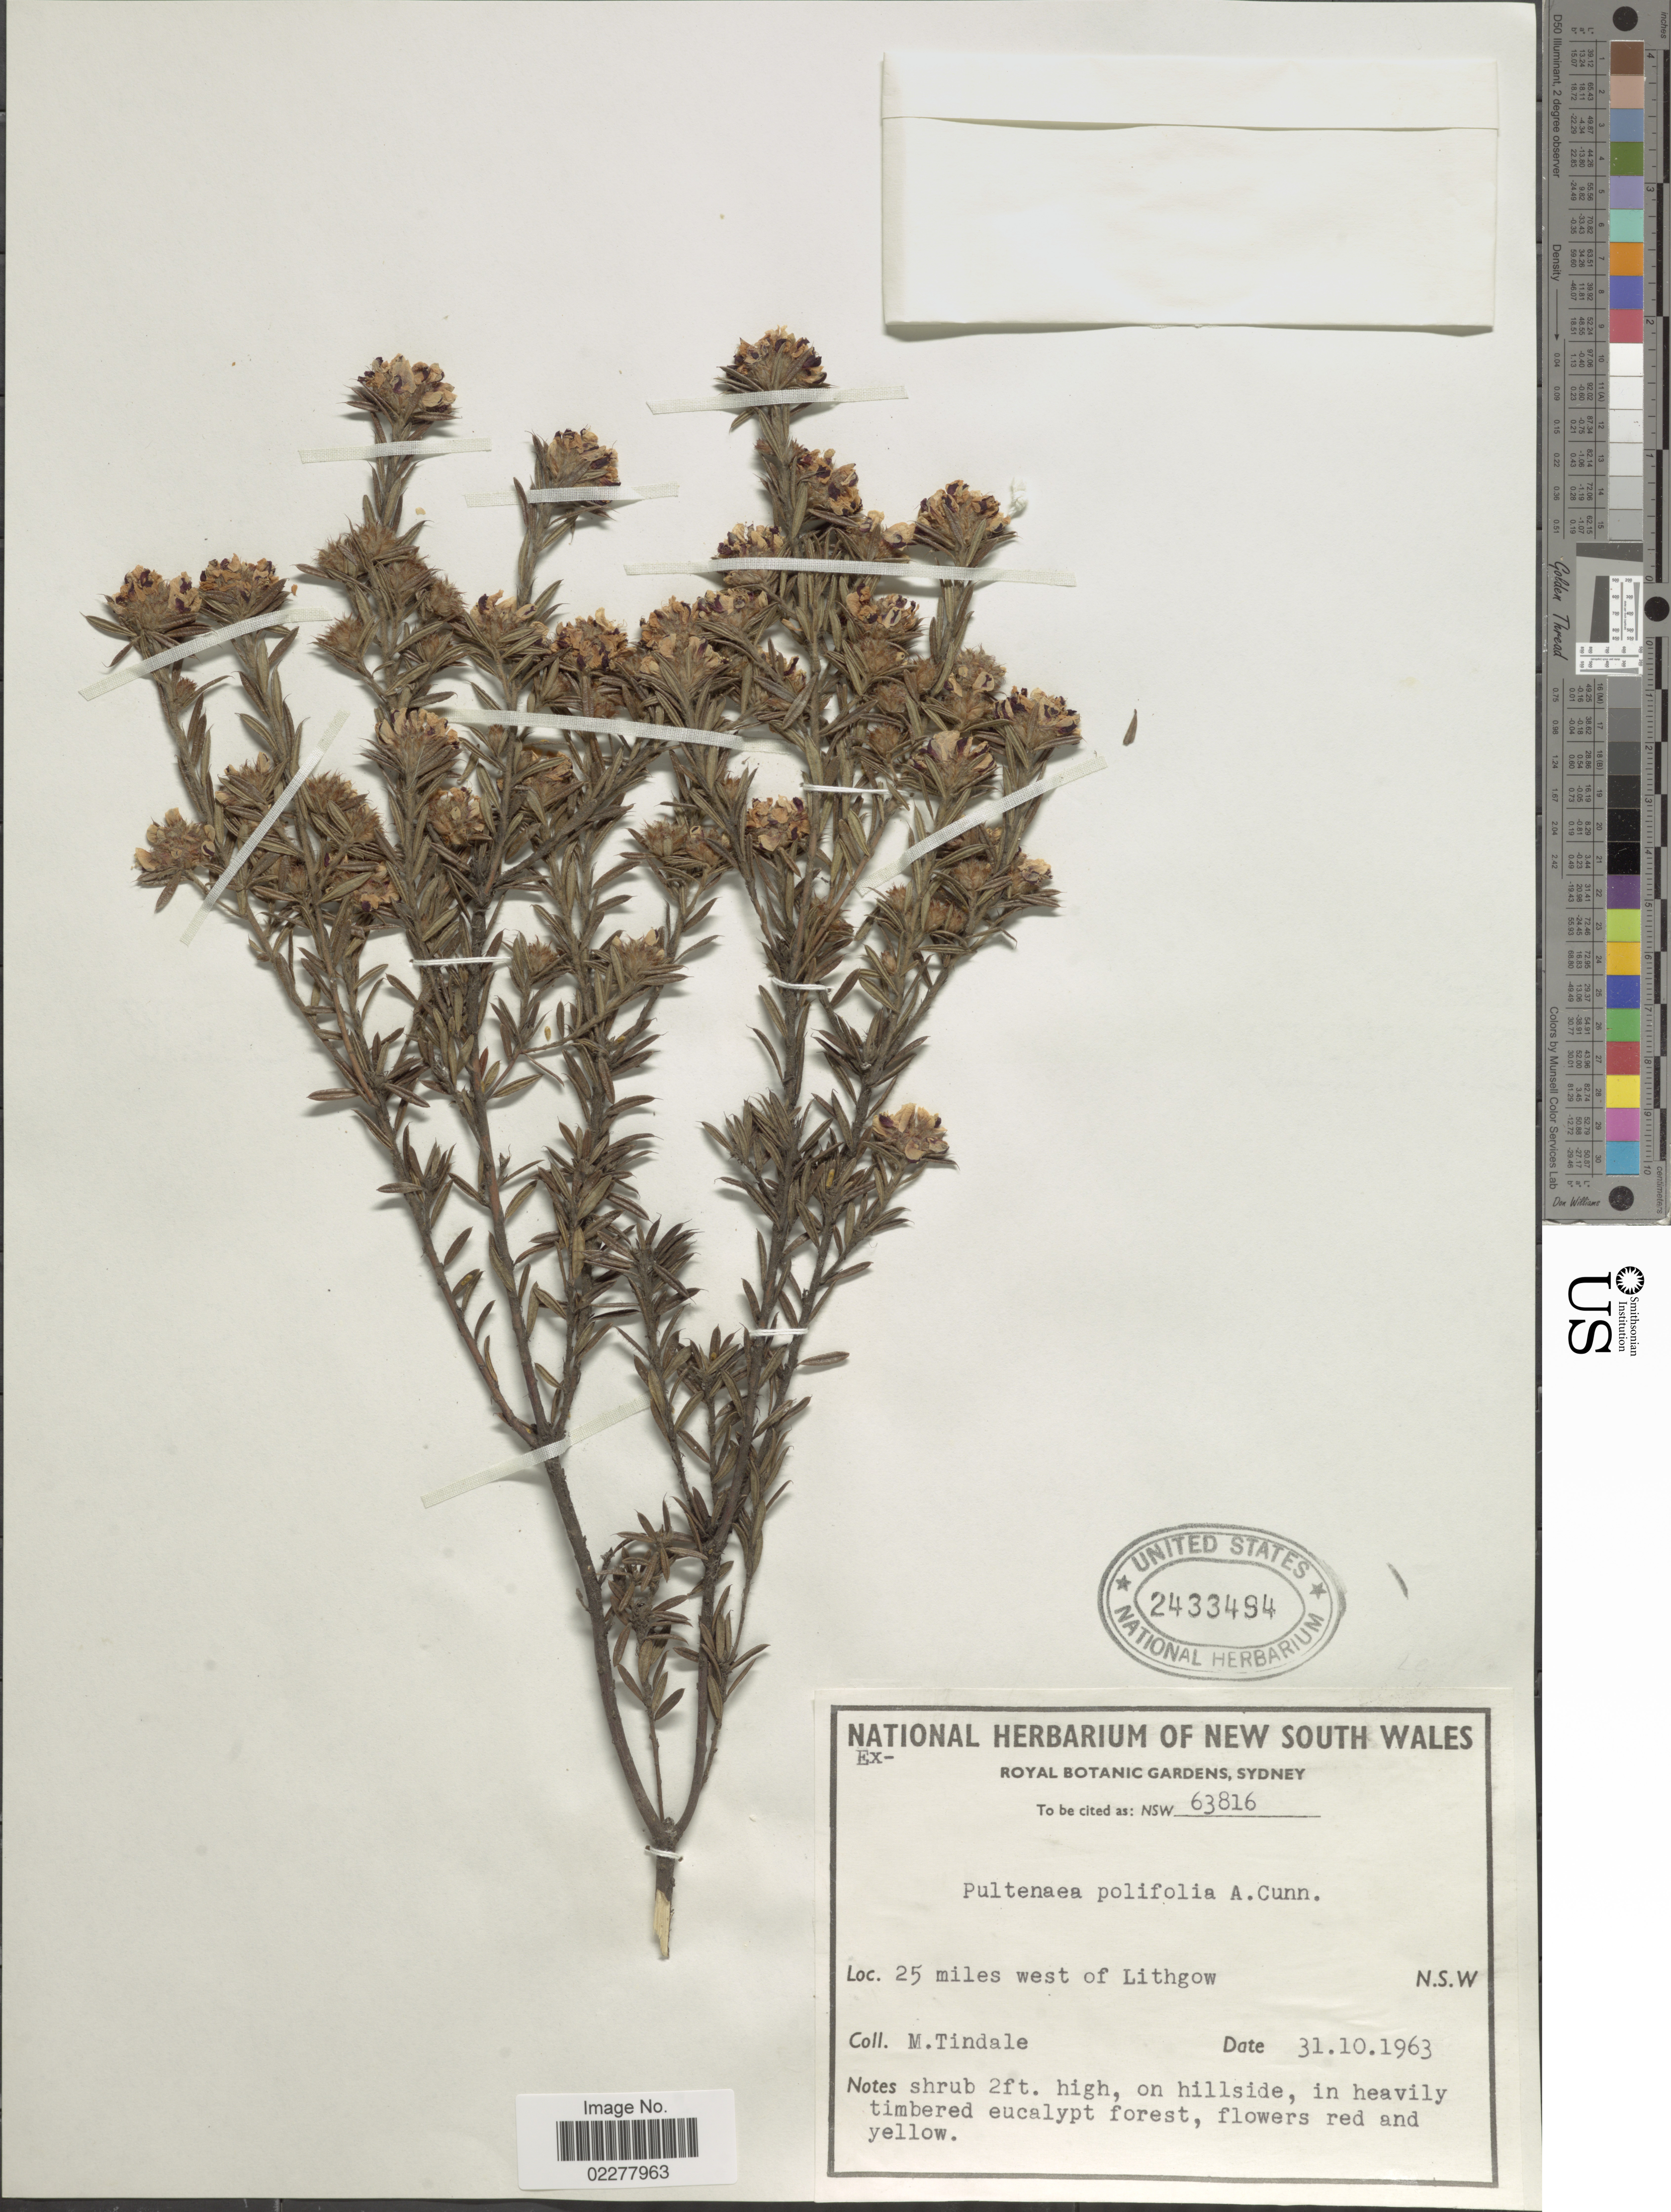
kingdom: Plantae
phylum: Tracheophyta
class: Magnoliopsida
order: Fabales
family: Fabaceae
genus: Pultenaea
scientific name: Pultenaea polifolia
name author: A. Cunn.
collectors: M. D. Tindale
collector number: NSW 63816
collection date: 1963-10-31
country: Australia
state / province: New South Wales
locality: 25 miles west of Lithgow. N.S.W.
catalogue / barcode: US 2433494